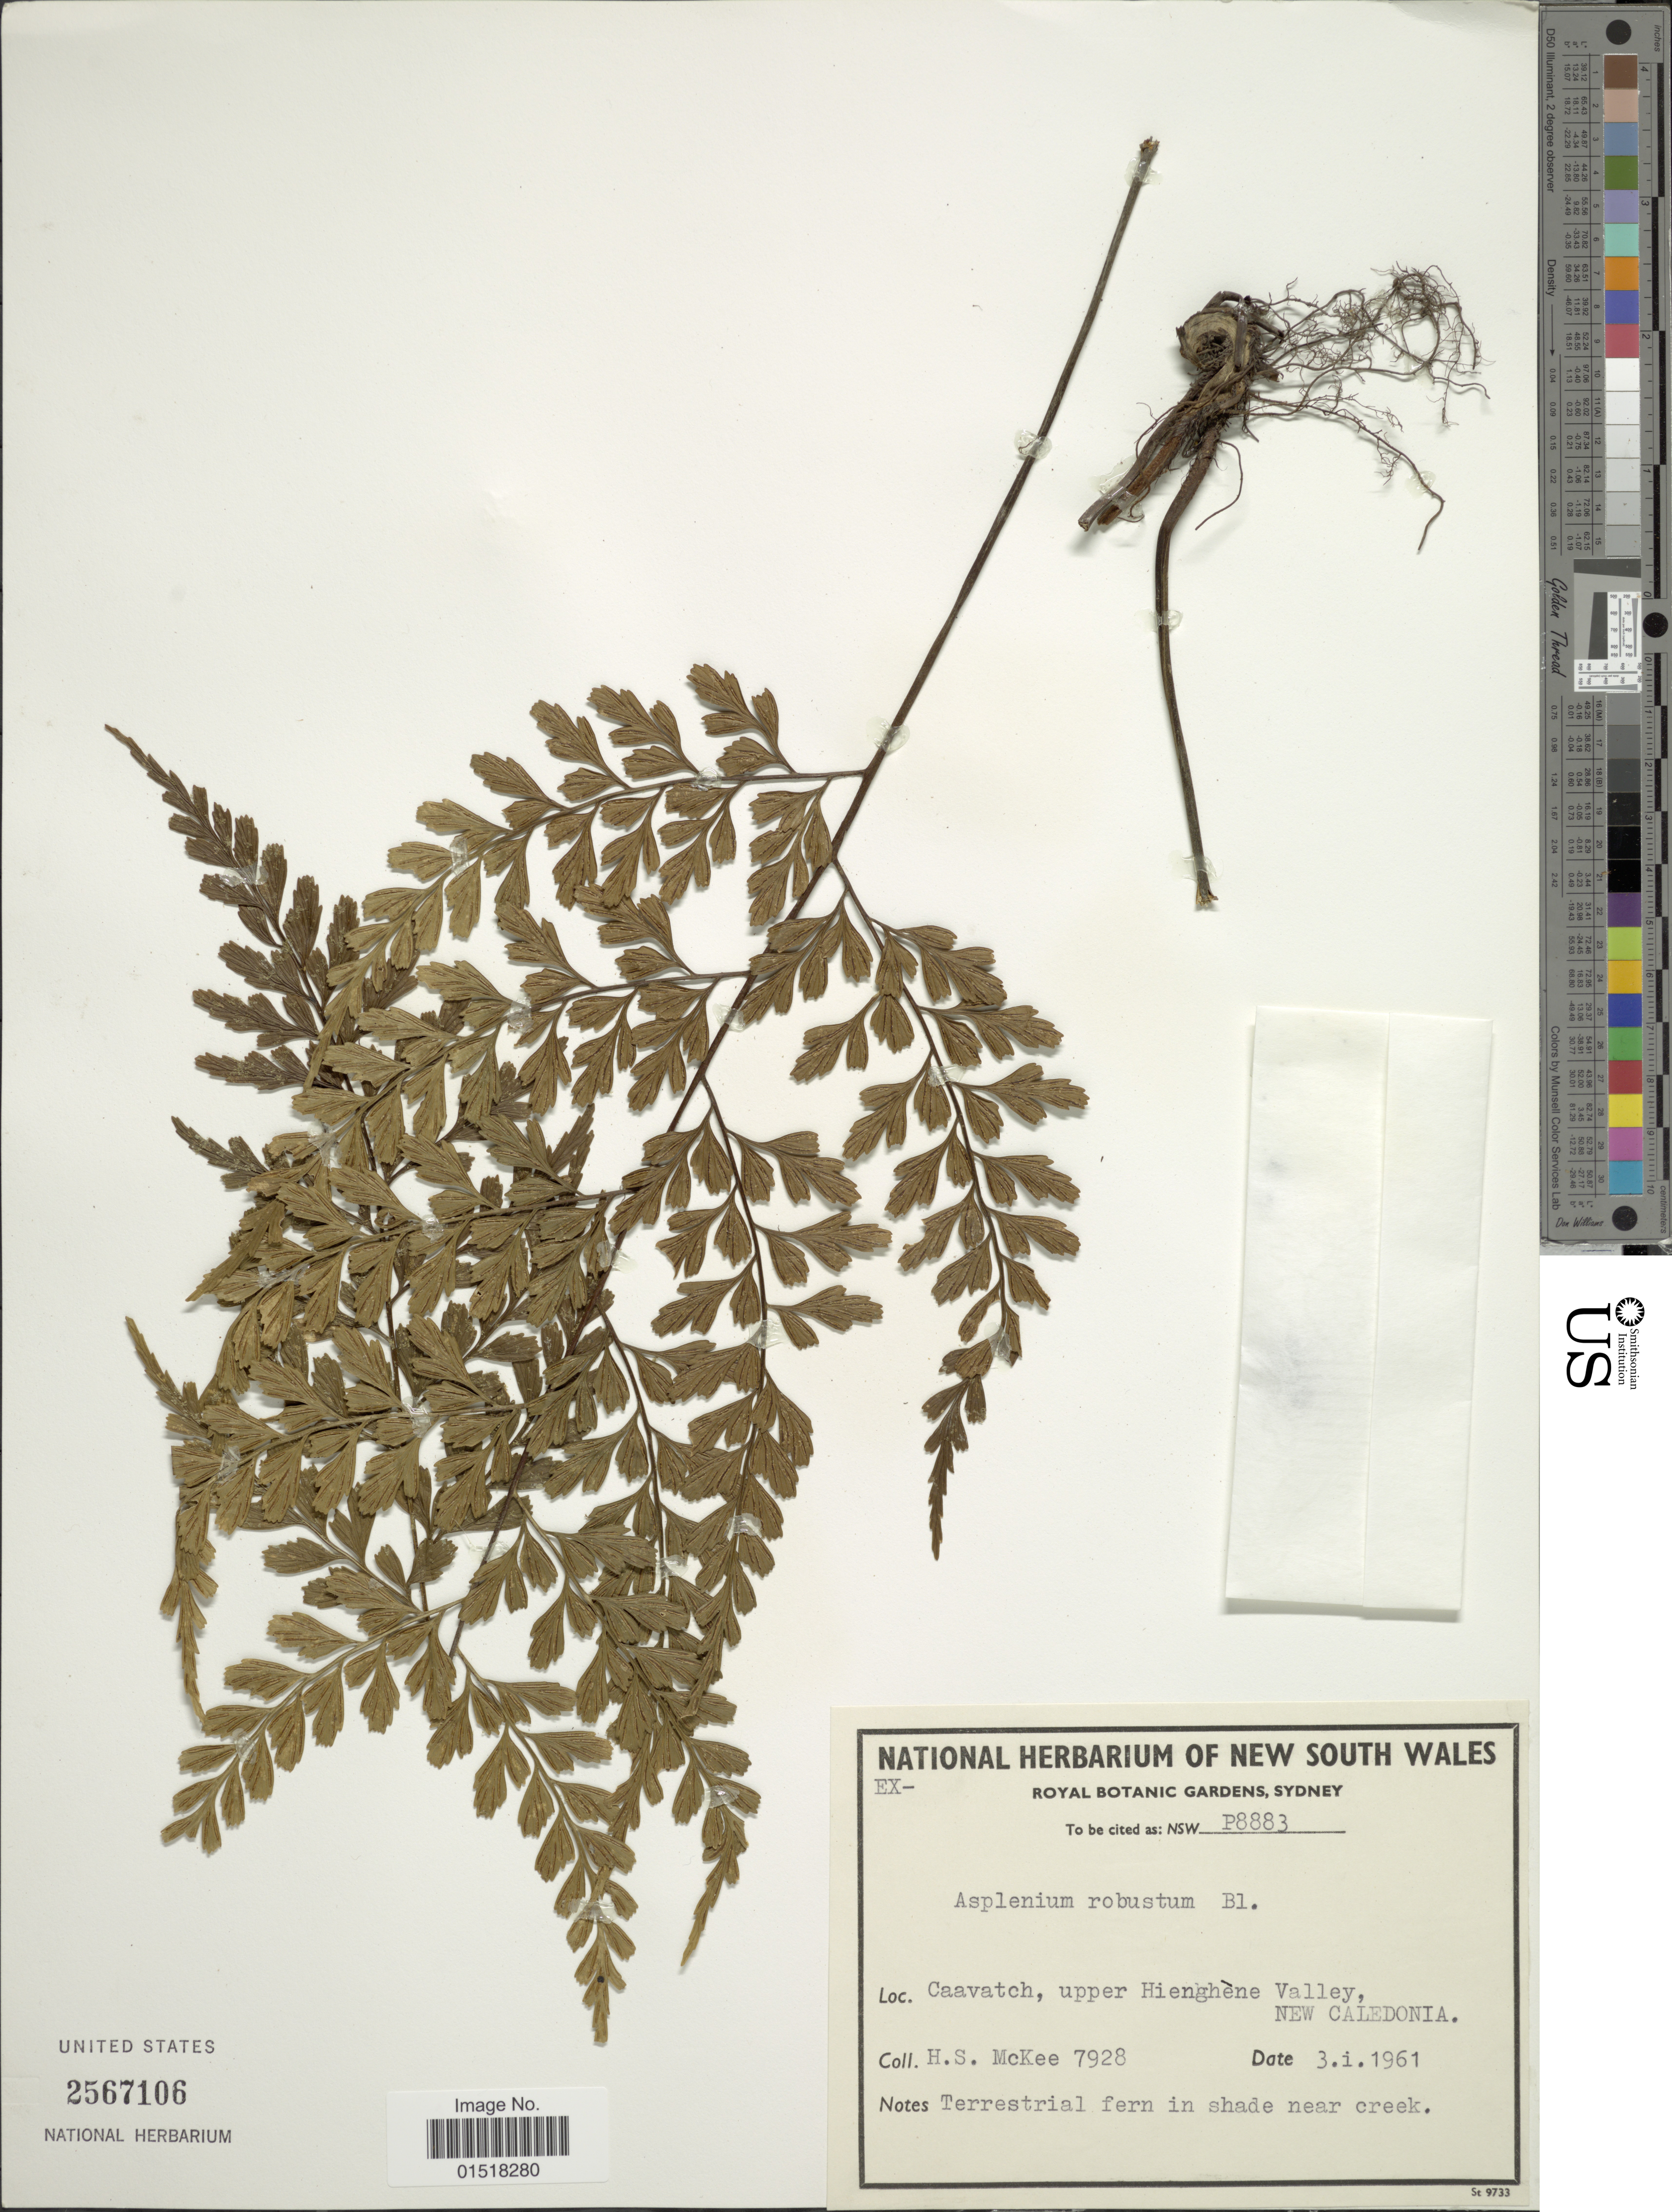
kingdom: Plantae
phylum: Tracheophyta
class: Polypodiopsida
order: Polypodiales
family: Aspleniaceae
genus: Asplenium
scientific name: Asplenium robustum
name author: Blume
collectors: H. S. McKee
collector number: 7928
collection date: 1961-01-03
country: New Caledonia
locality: Caavatch, upper Hienghène Valley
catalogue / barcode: US 2567106